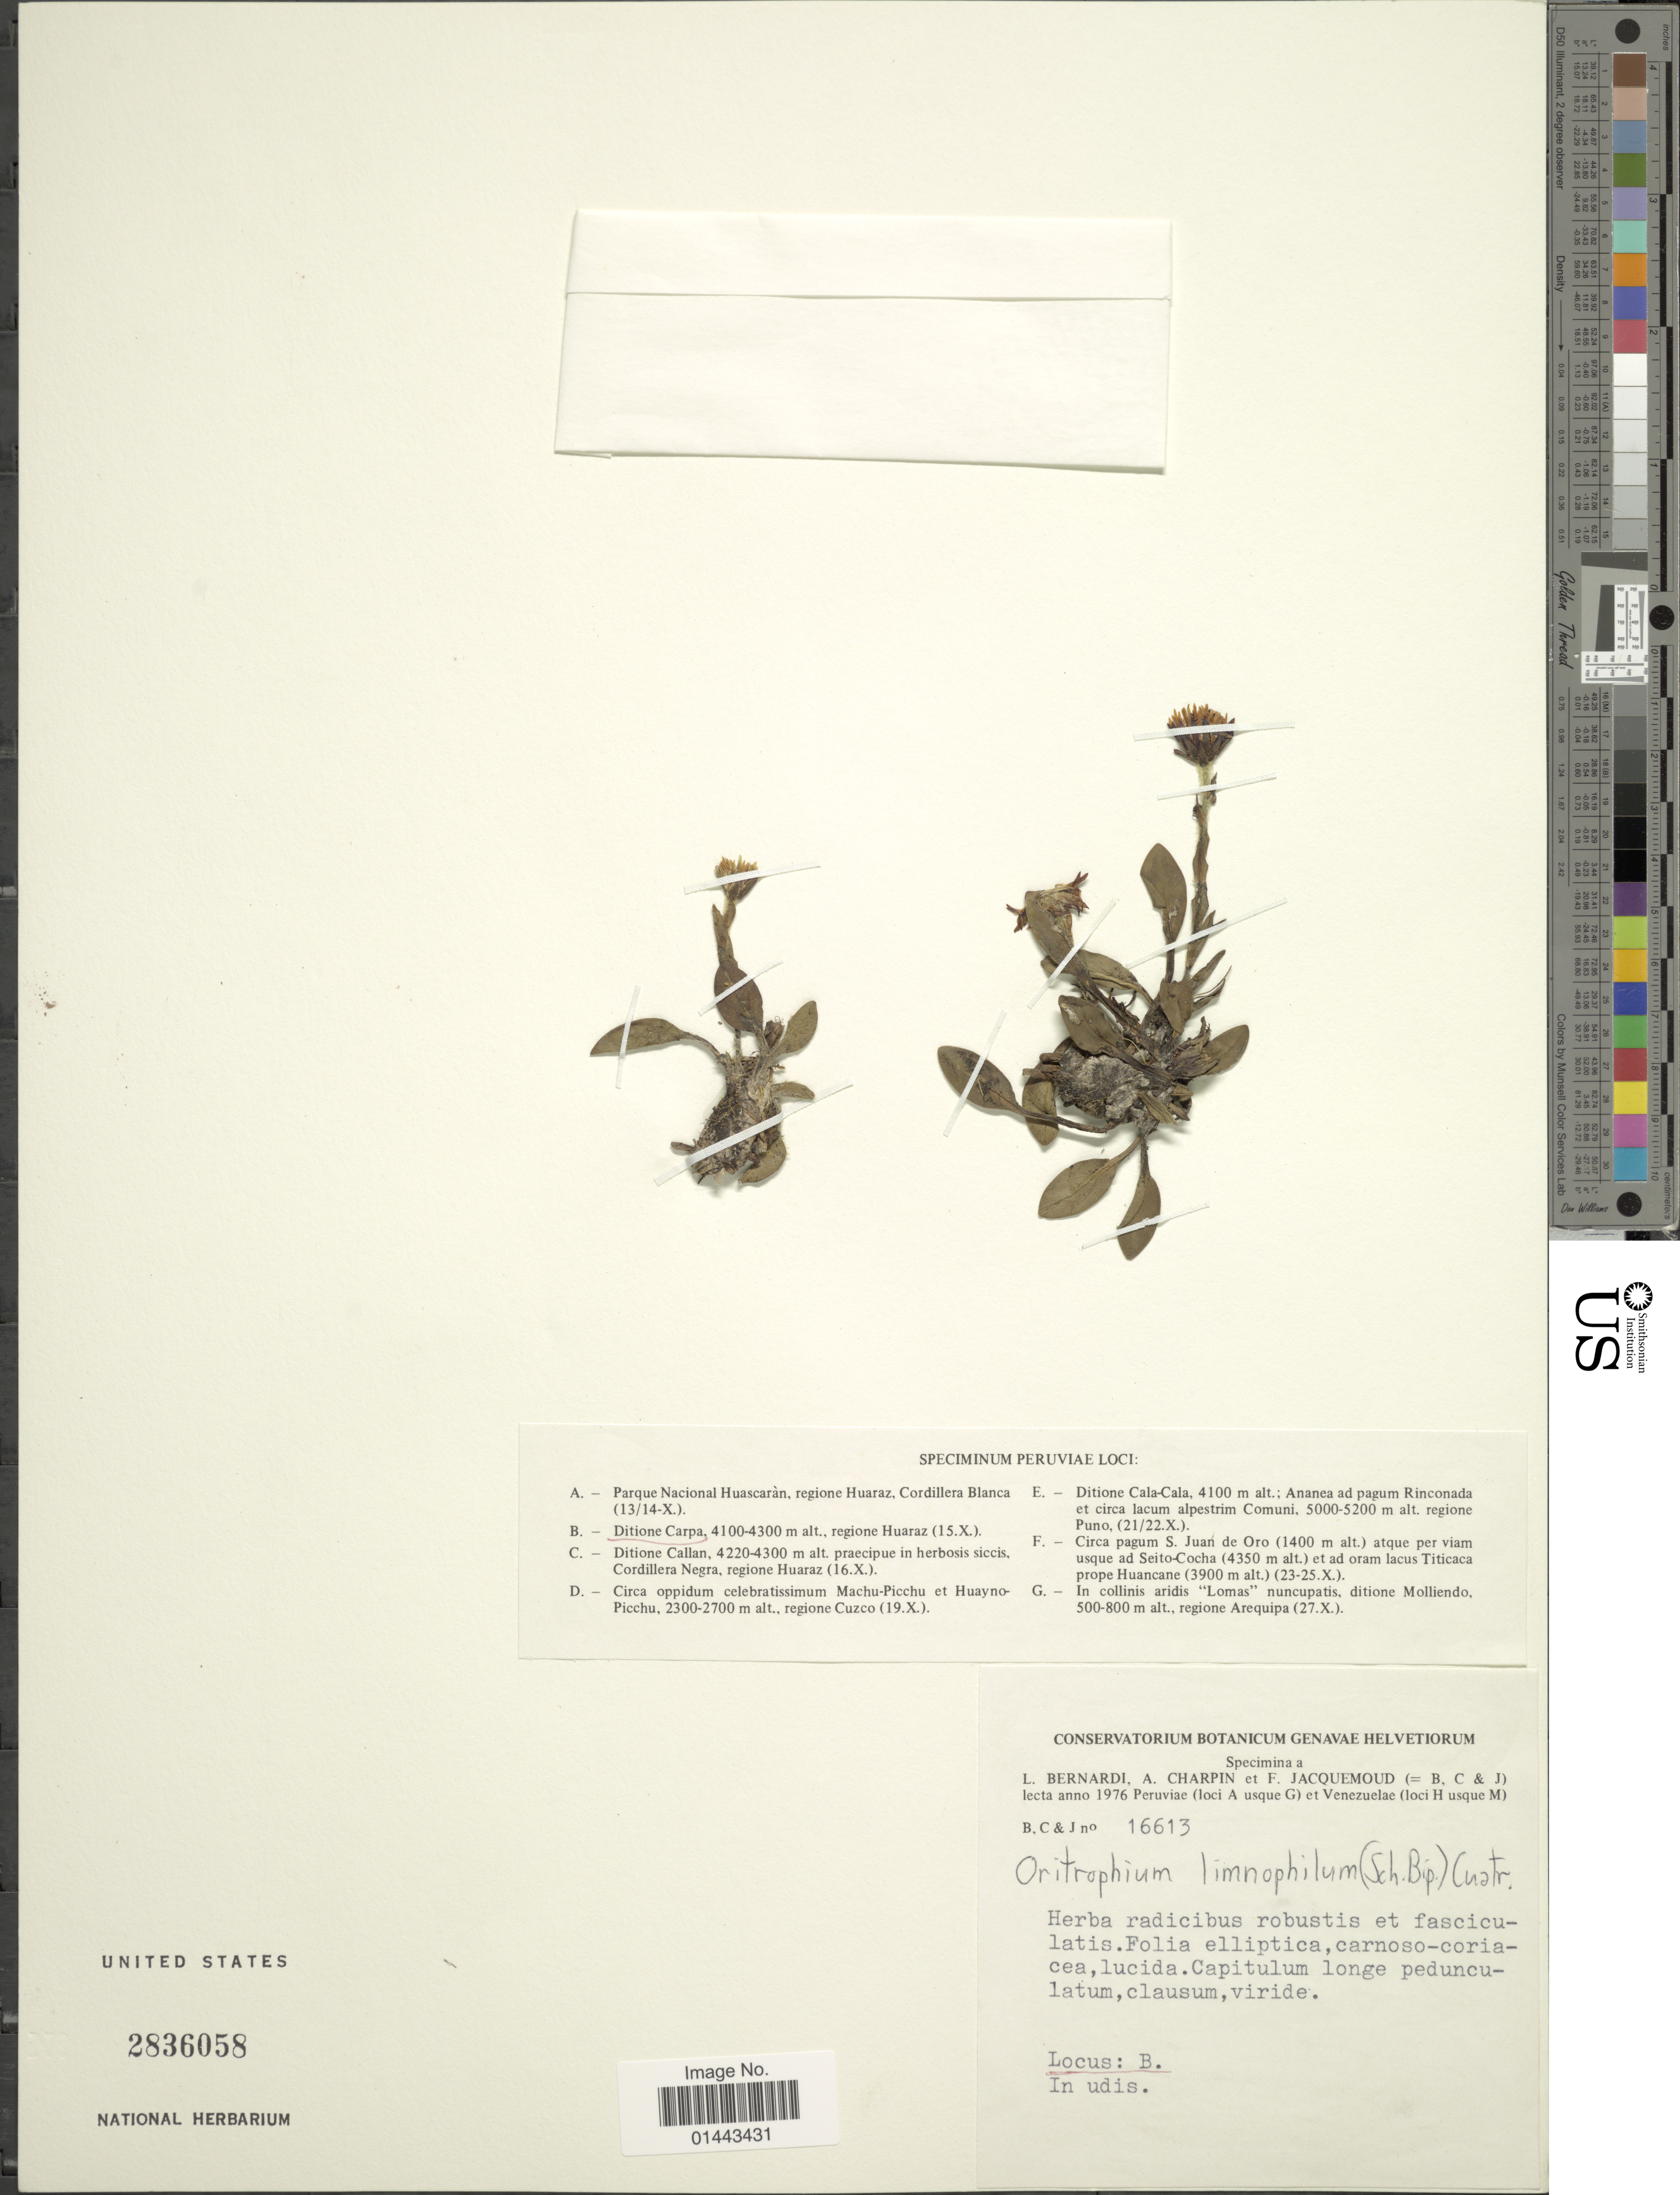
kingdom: Plantae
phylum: Tracheophyta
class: Magnoliopsida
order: Asterales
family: Asteraceae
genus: Oritrophium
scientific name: Oritrophium limnophilum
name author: (Sch. Bip.) Cuatrec.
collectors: L. Bernardi, A. Charpin & F. Jacquemoud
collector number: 16613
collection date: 1976-10-15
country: Peru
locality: Ditione Carpa, regione Huaraz.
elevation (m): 4100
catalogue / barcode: US 2836058